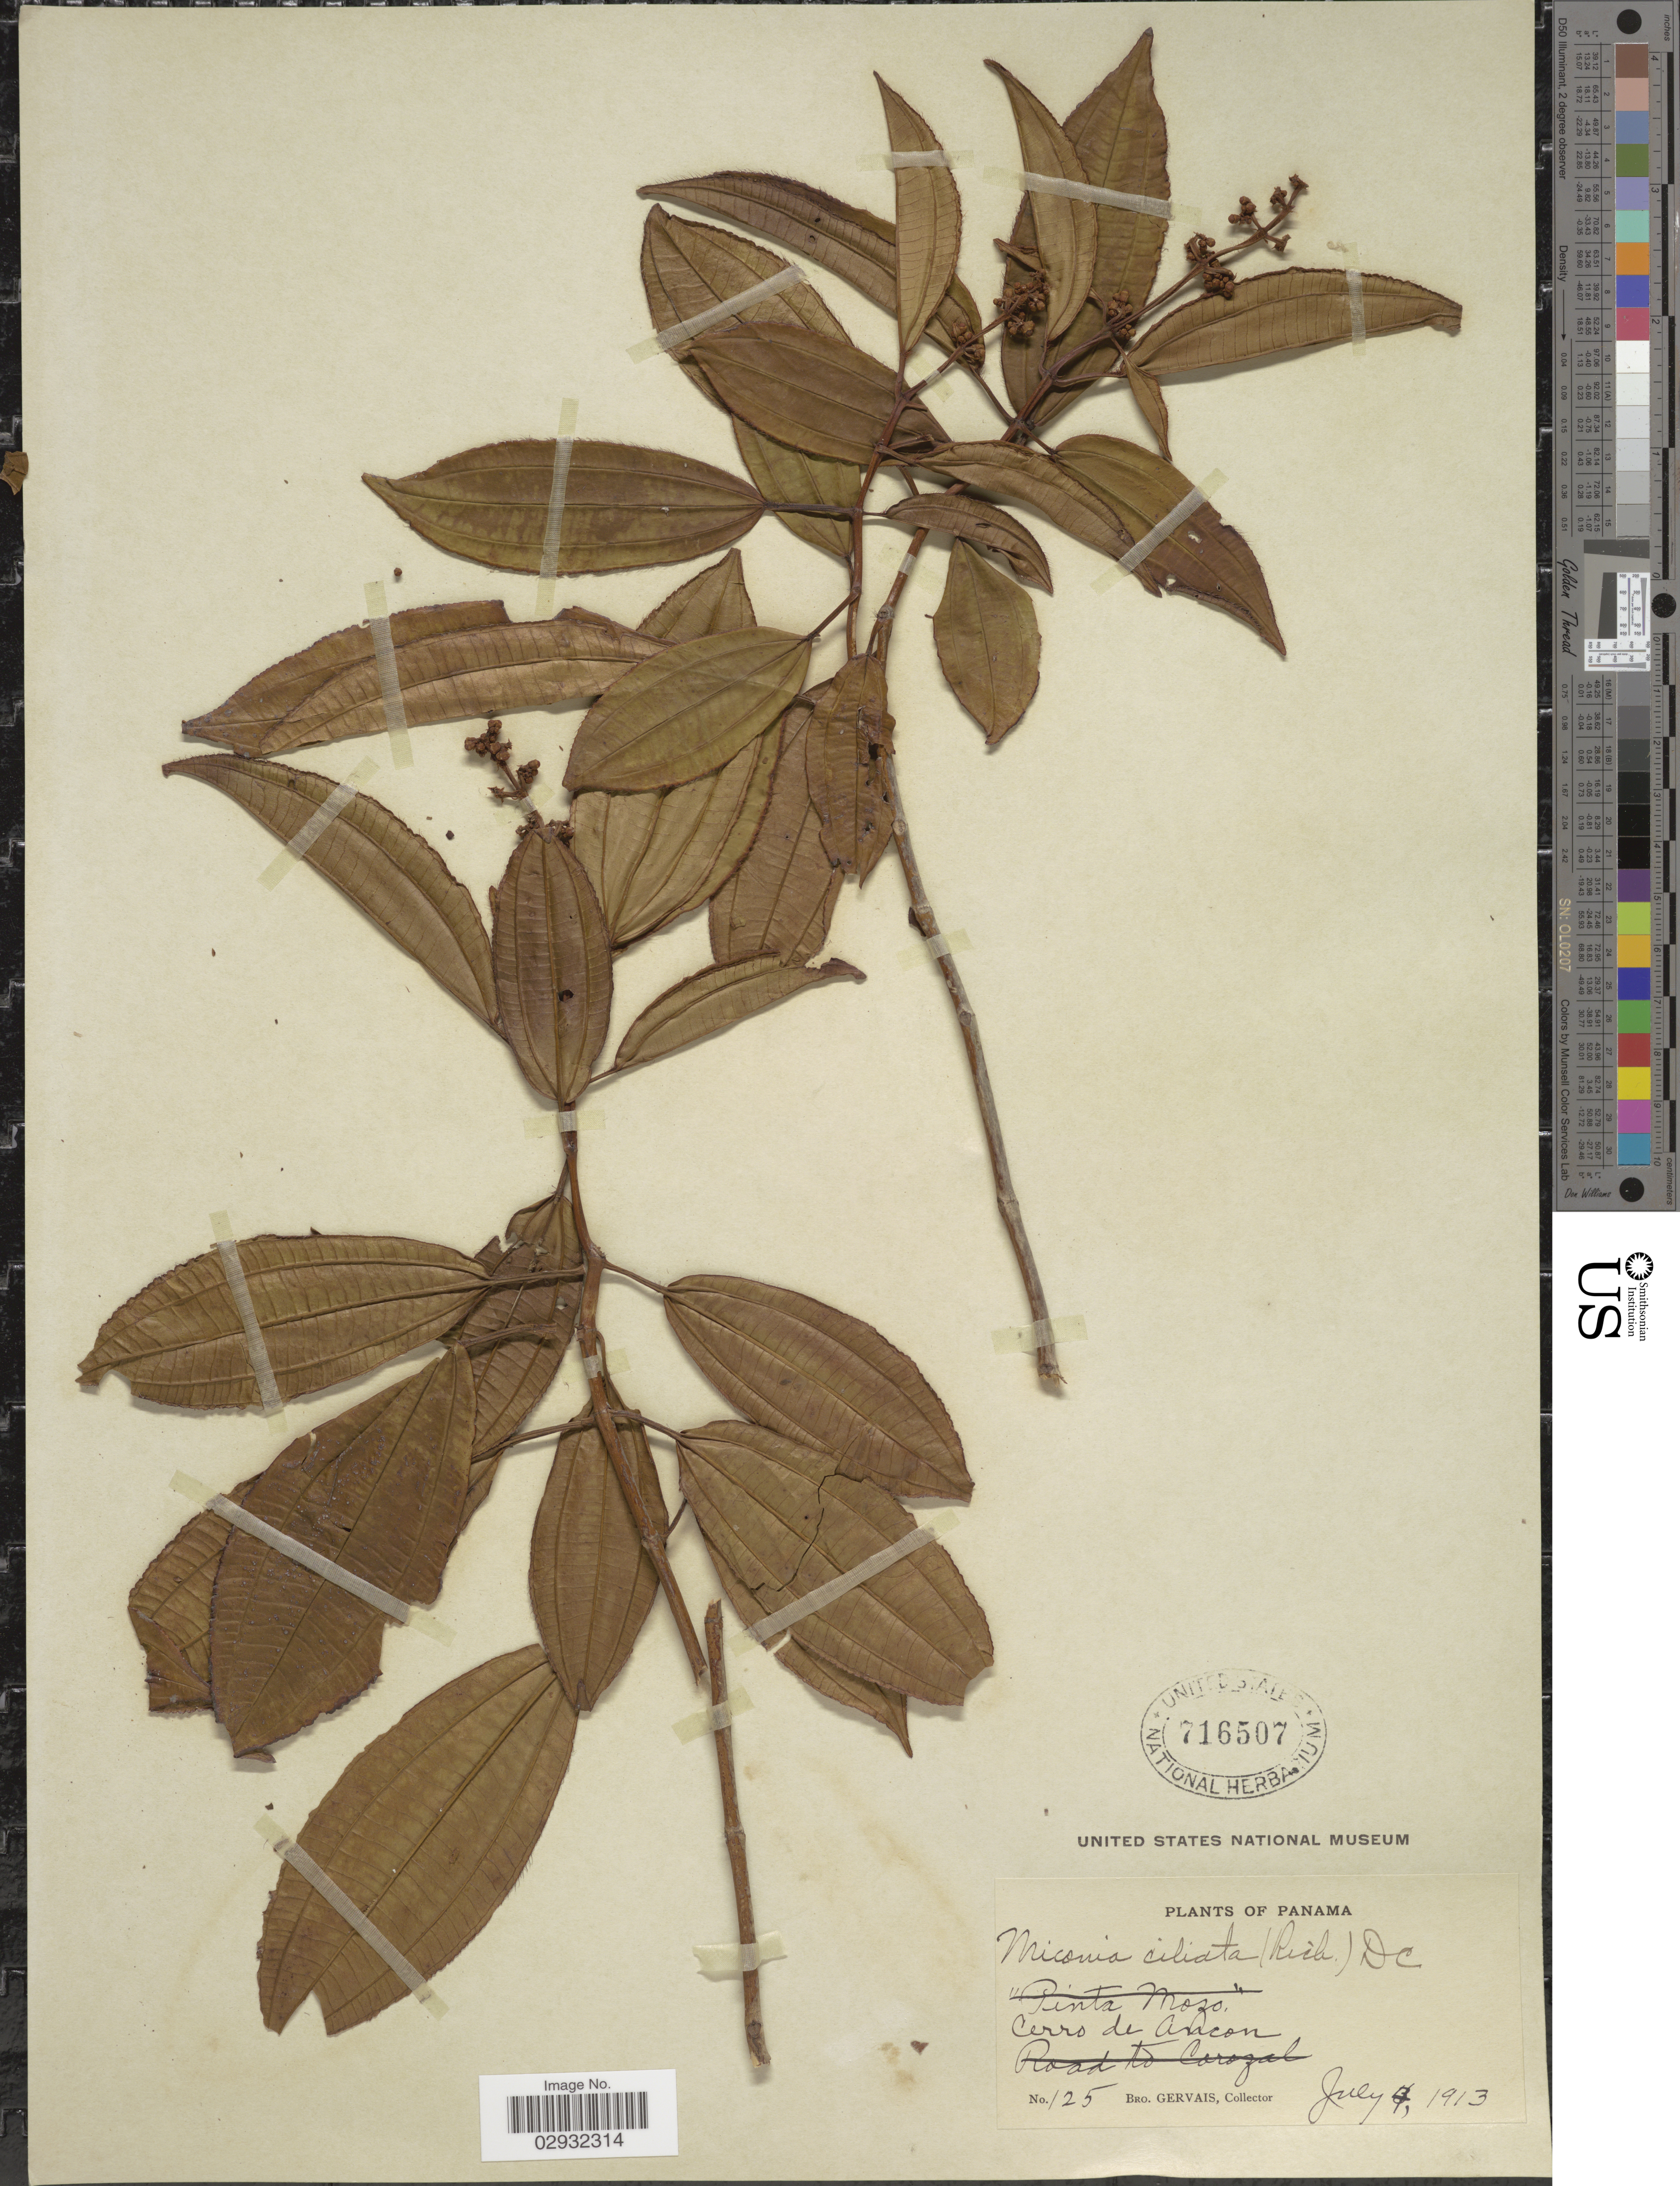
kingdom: Plantae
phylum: Tracheophyta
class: Magnoliopsida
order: Myrtales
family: Melastomataceae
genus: Miconia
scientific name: Miconia ciliata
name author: (Rich.) DC.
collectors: B. Gervais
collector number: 125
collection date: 1913-07-04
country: Panama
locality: Cerro de Ancon.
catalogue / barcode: US 716507